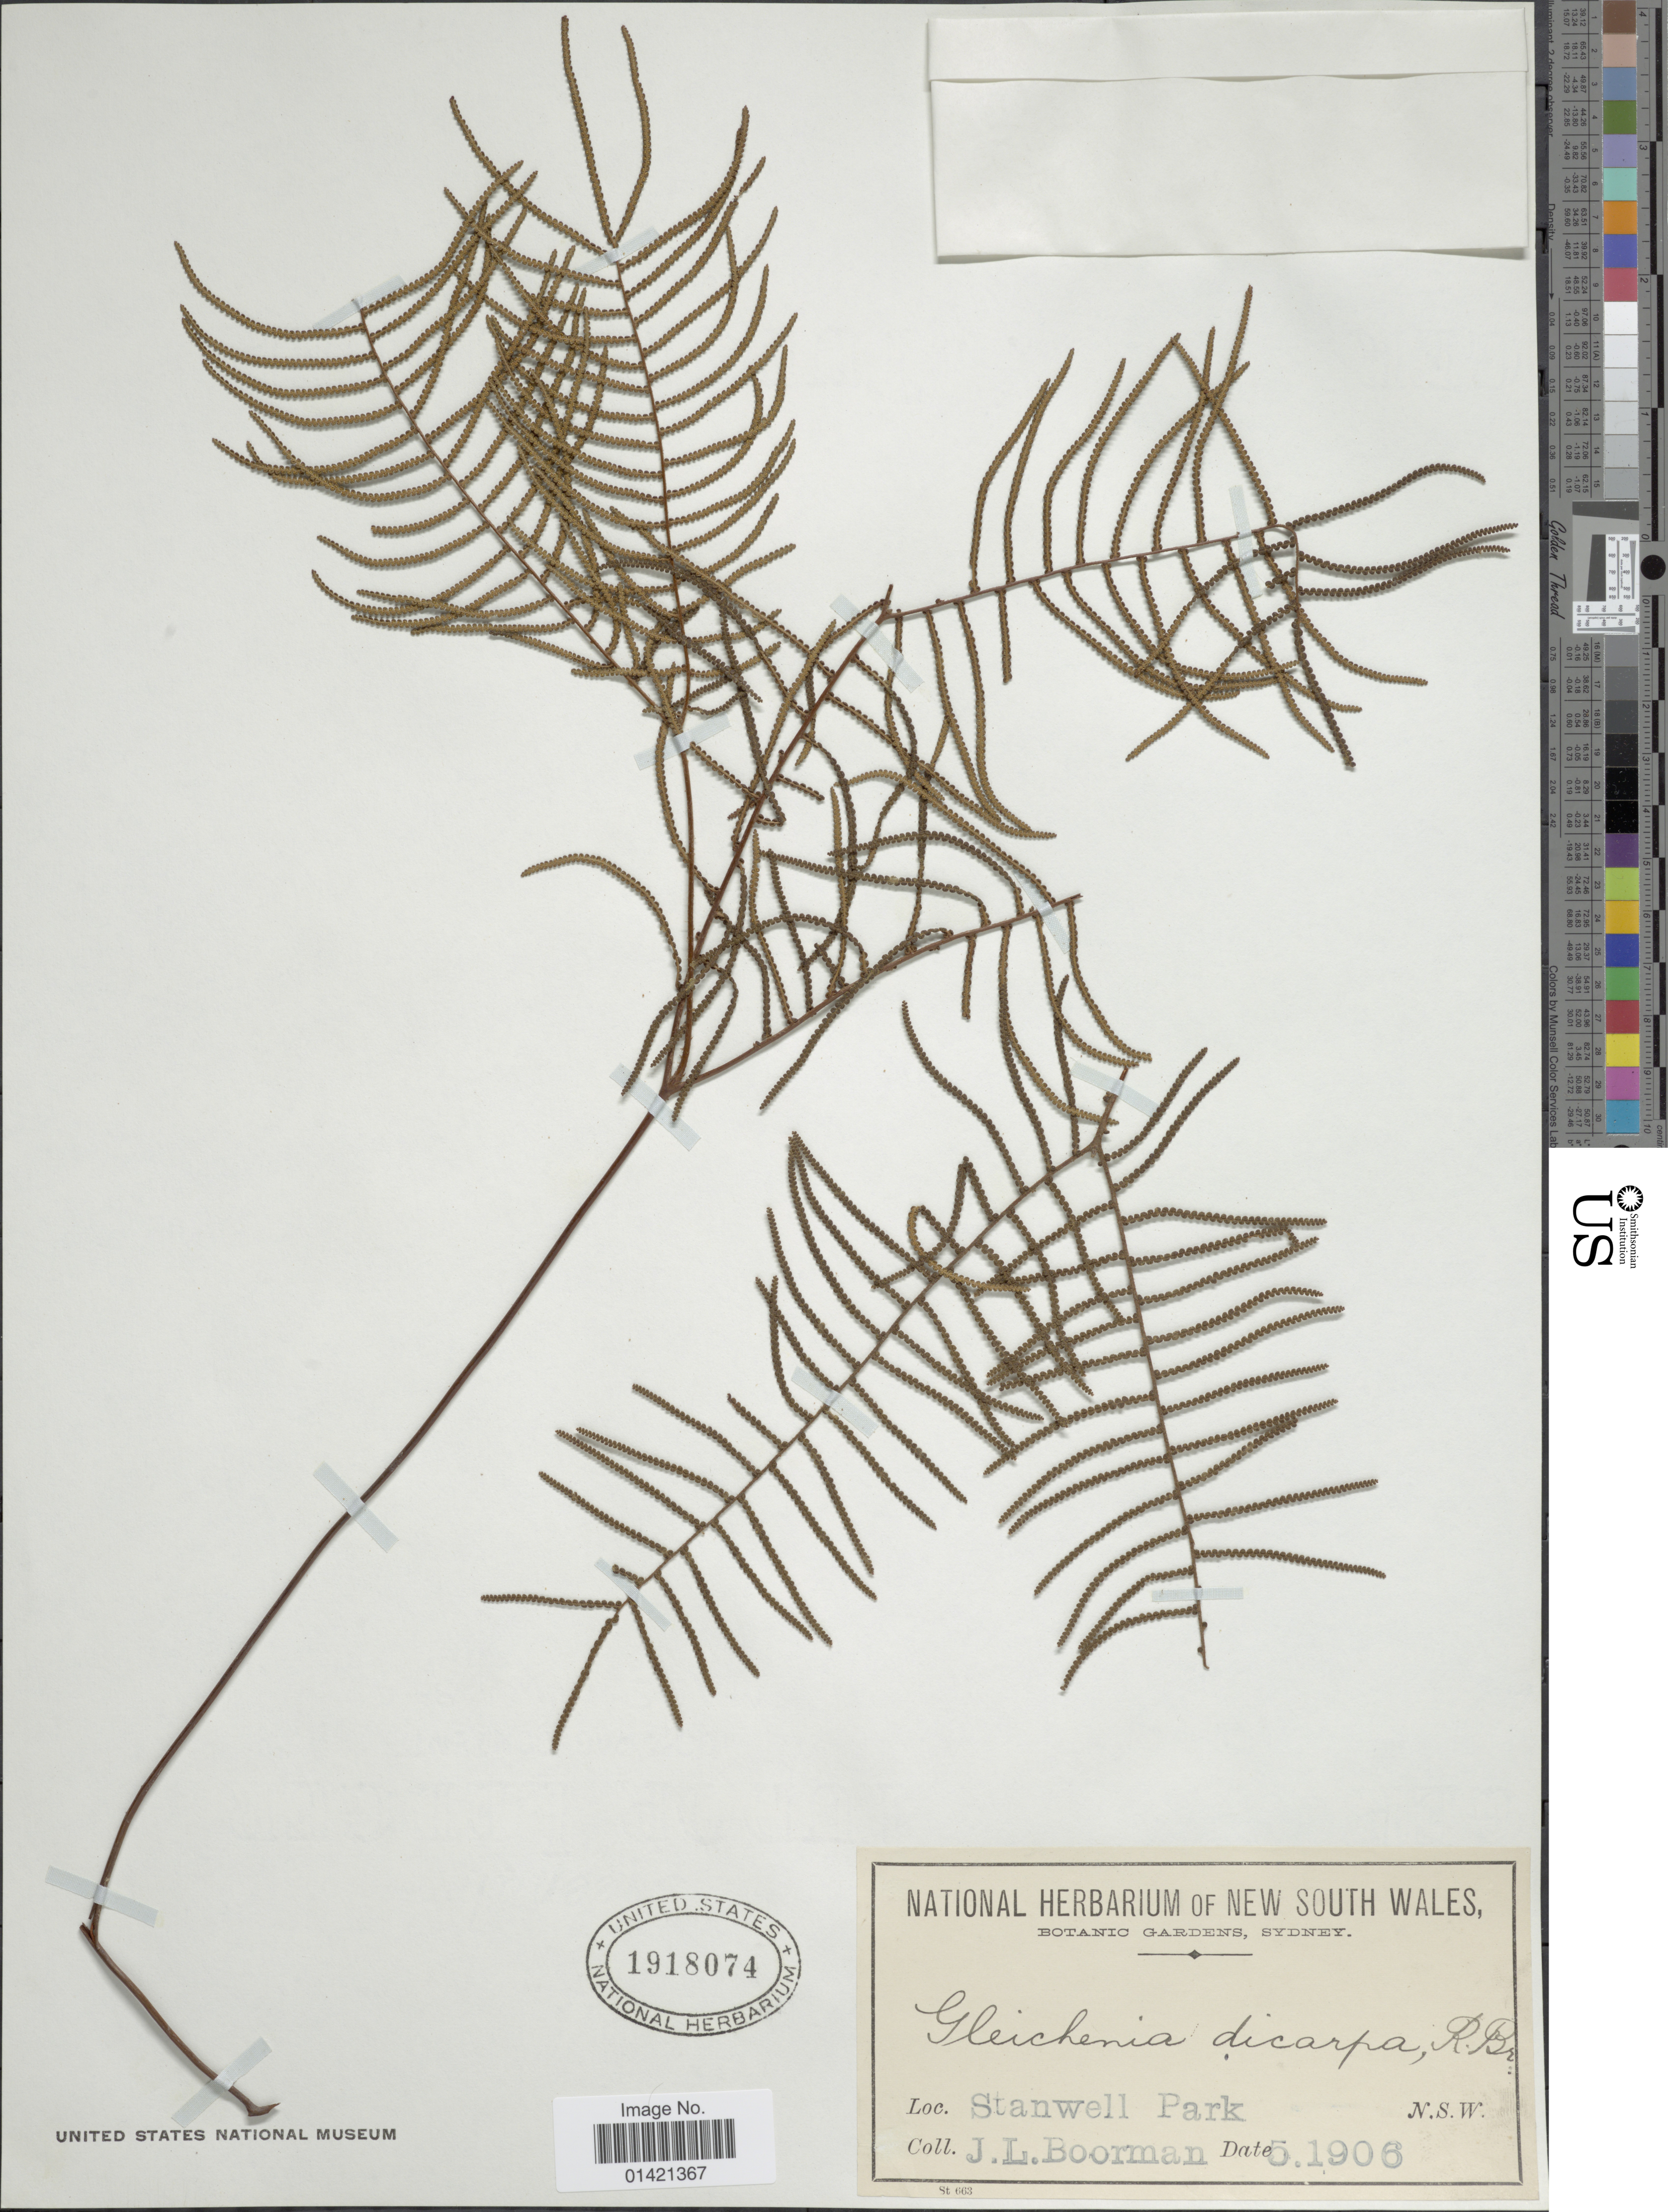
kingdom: Plantae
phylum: Tracheophyta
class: Polypodiopsida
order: Gleicheniales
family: Gleicheniaceae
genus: Gleichenia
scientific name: Gleichenia dicarpa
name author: R. Br.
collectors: J. Boorman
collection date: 1906-05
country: Australia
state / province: New South Wales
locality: Stanwell Park. N.S.W.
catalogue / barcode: US 1918074